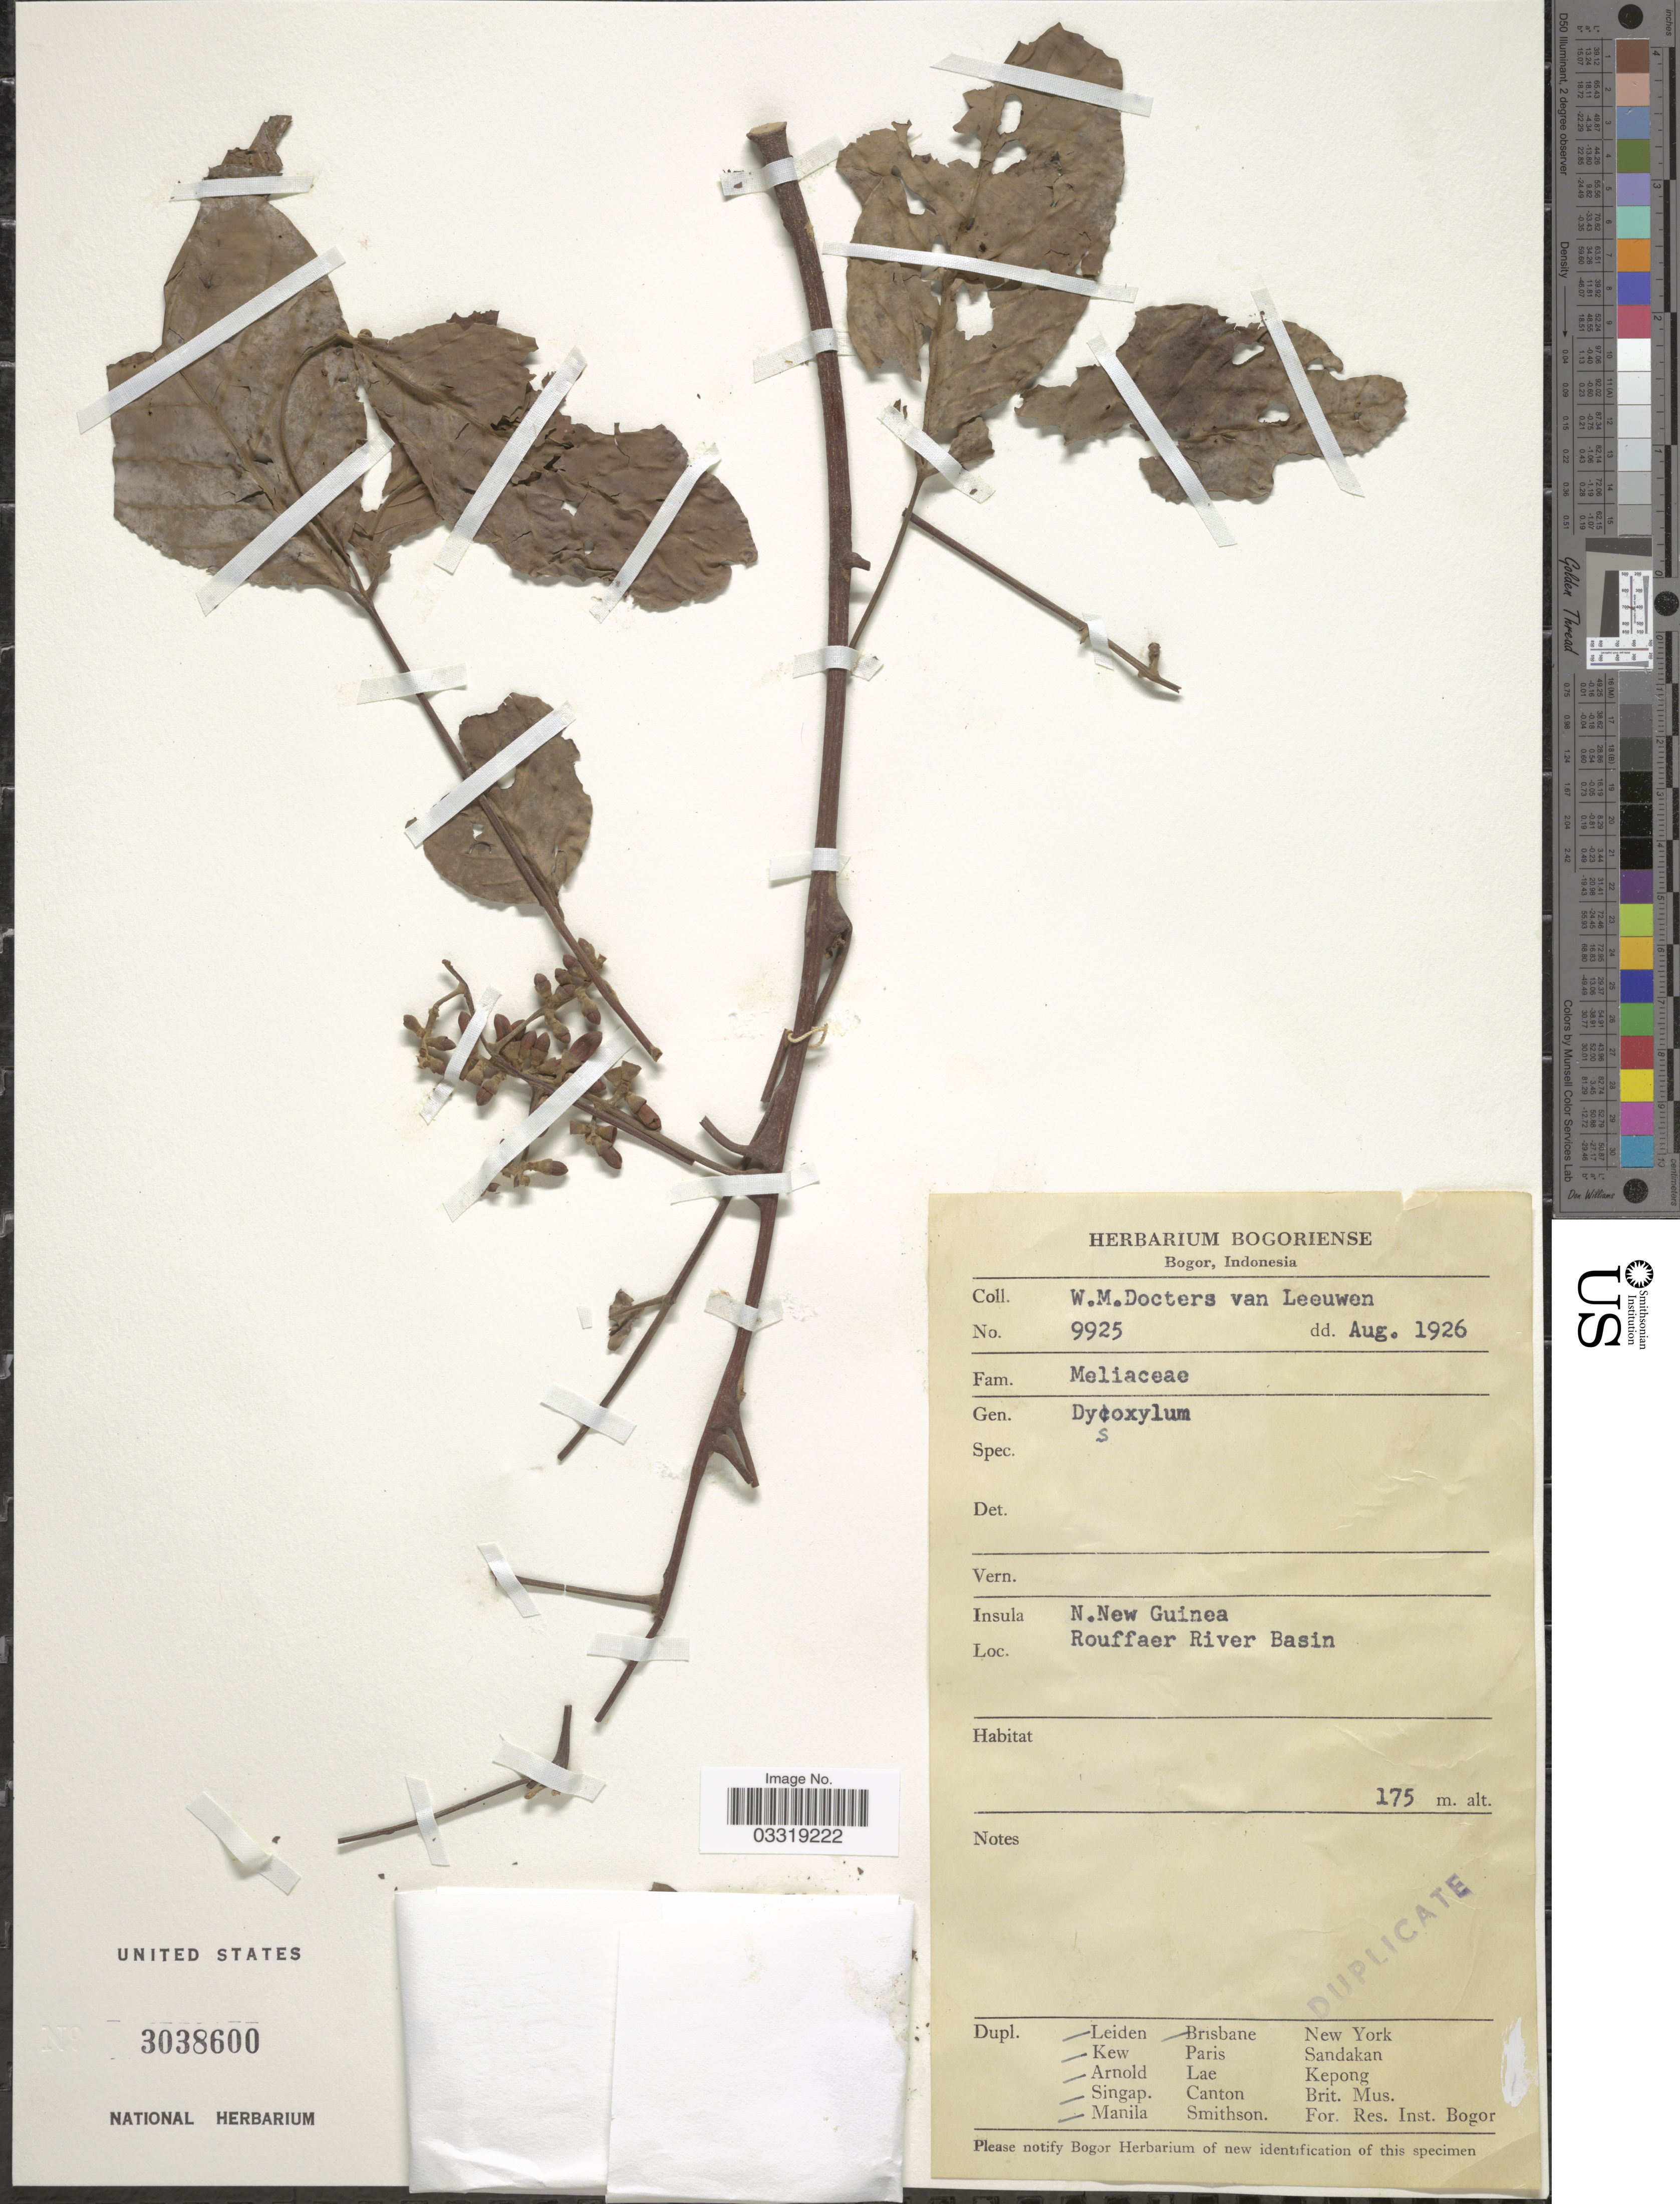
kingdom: Plantae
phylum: Tracheophyta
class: Magnoliopsida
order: Sapindales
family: Meliaceae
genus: Chisocheton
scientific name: Chisocheton lasiocarpus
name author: (Miq.) Valeton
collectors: W. Docters van Leeuwen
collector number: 9925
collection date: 1926-08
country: Indonesia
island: New Guinea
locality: Insula N. New Guinea. Rouffaer River Basin.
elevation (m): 175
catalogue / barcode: US 3038600